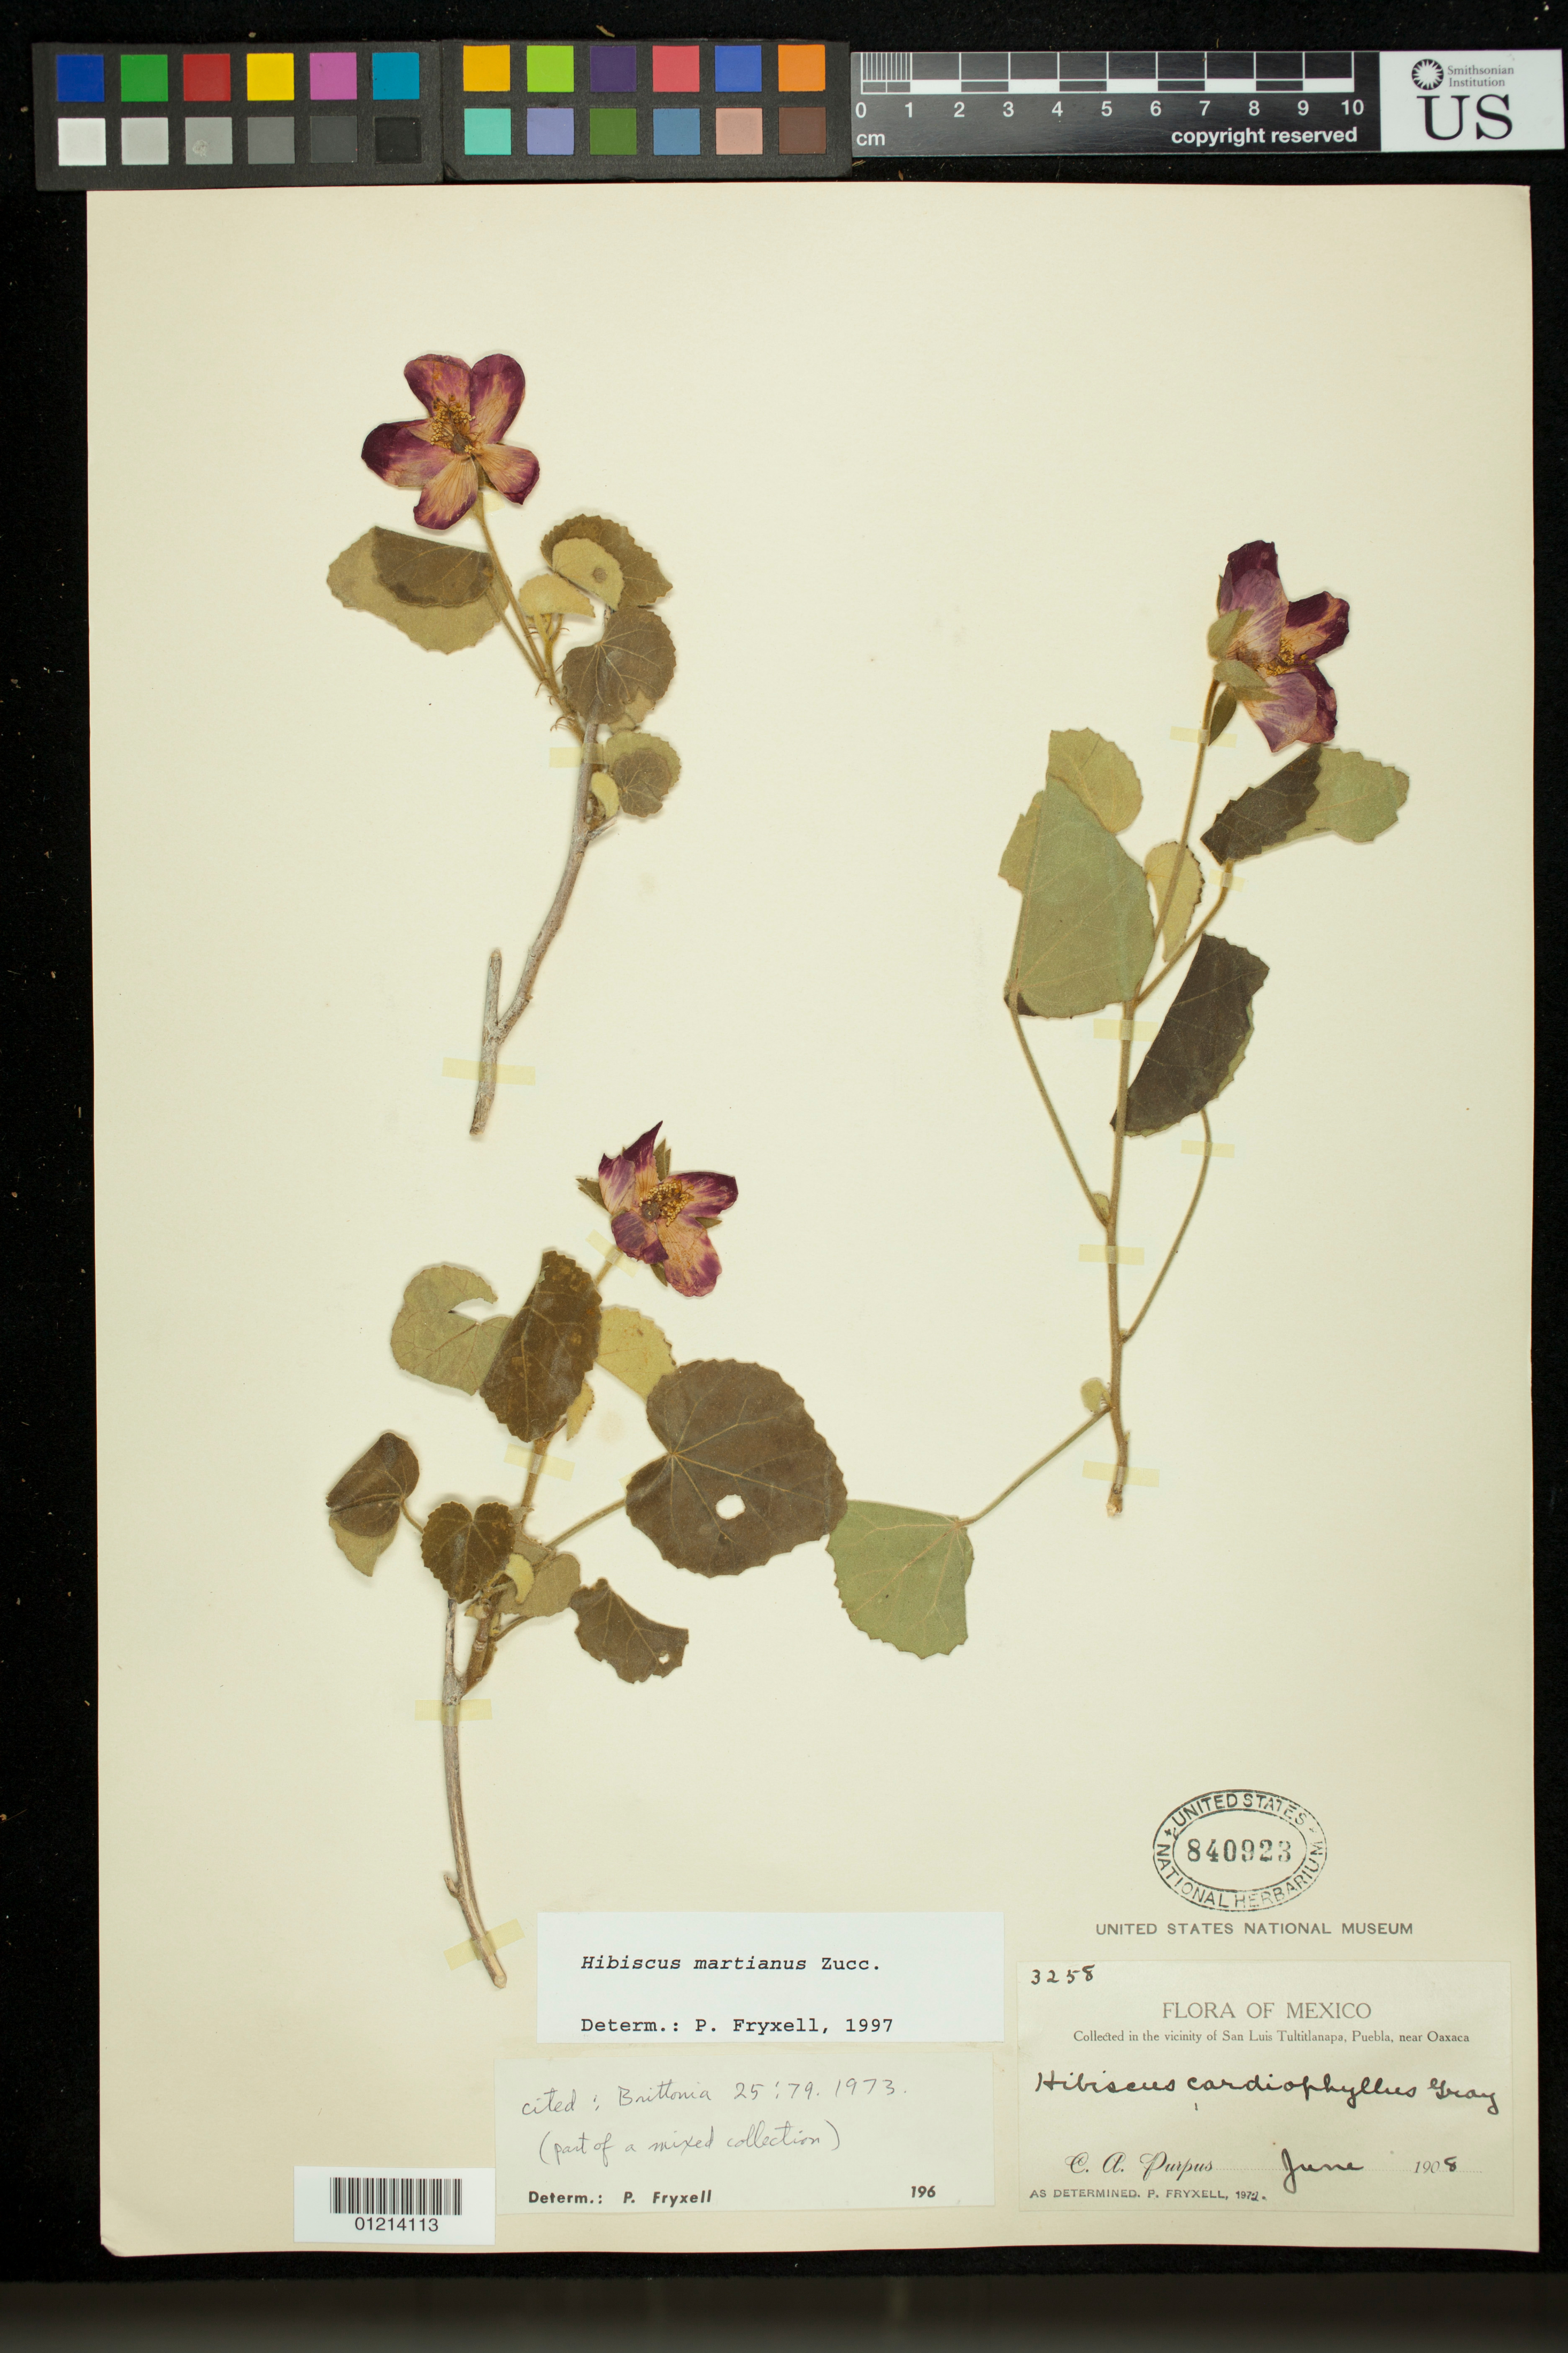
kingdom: Plantae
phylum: Tracheophyta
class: Magnoliopsida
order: Malvales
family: Malvaceae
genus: Hibiscus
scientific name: Hibiscus martianus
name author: Zucc.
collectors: C. A. Purpus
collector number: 3258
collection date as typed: Jun 1908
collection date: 1908-06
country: Mexico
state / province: Puebla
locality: Vicinity of San Luis Tultitlanapa, Puebla, near Oaxaca.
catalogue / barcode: US 840923